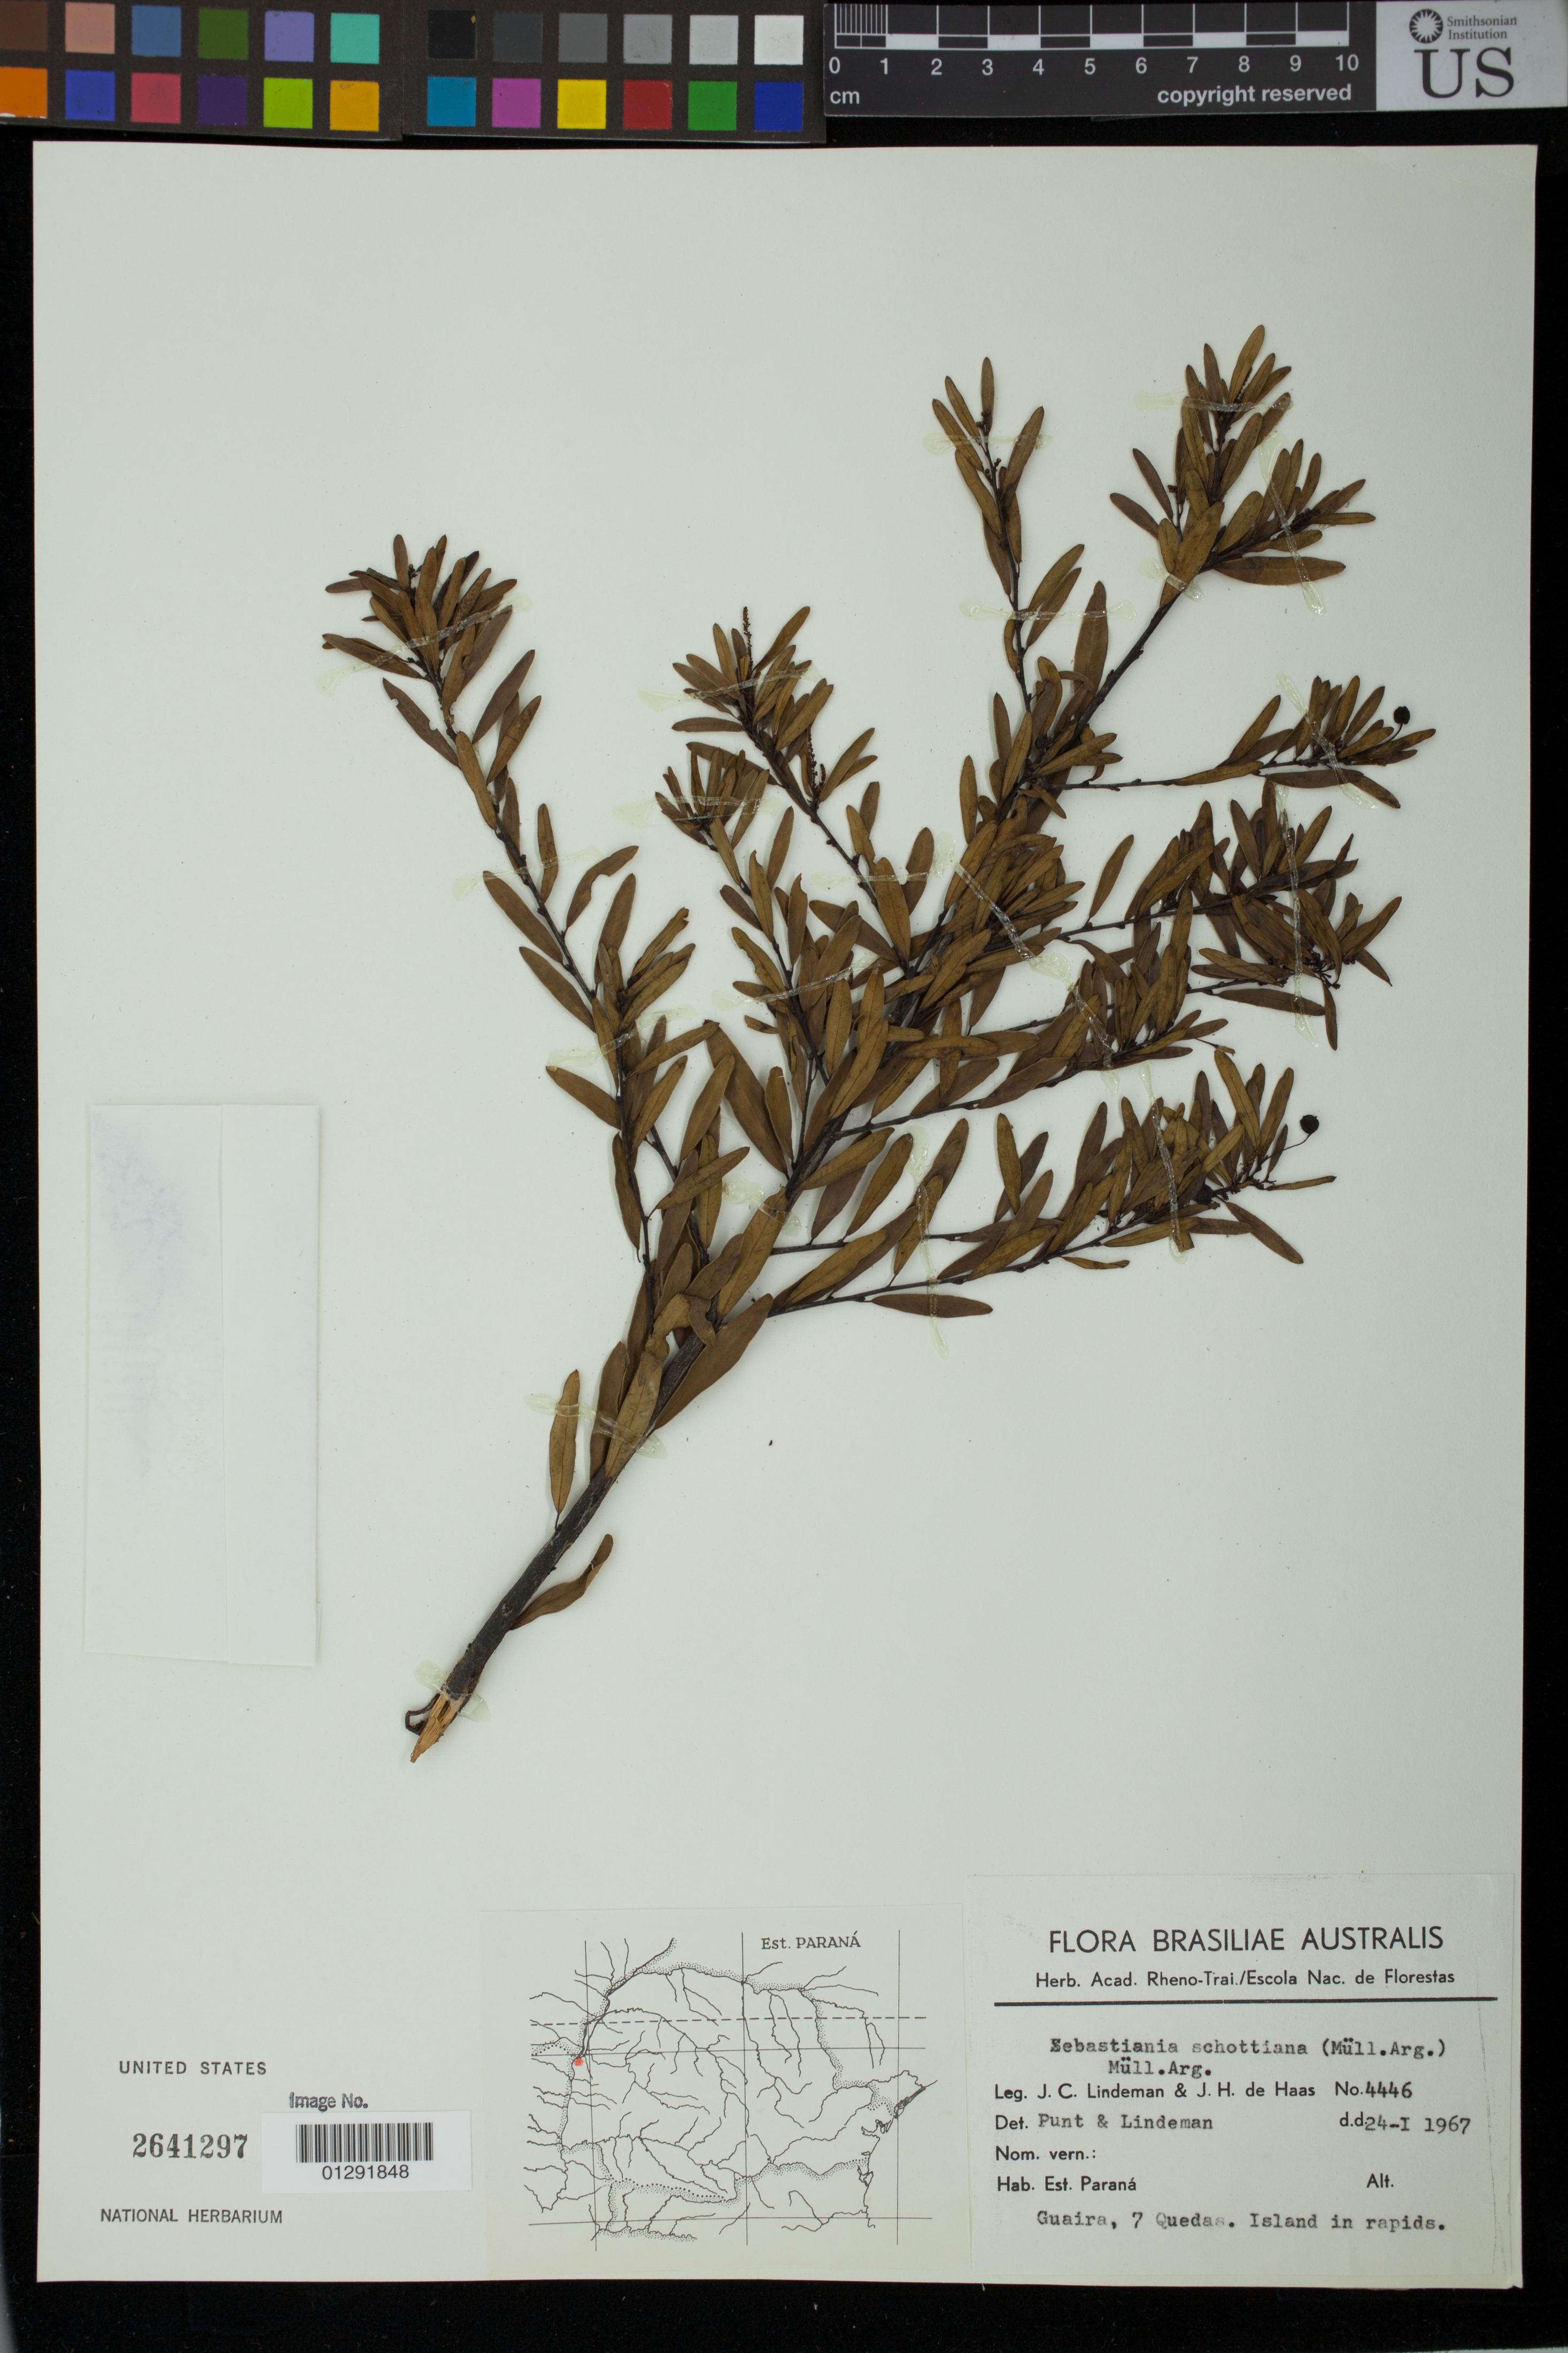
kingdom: Plantae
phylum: Tracheophyta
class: Magnoliopsida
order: Malpighiales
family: Euphorbiaceae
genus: Sebastiania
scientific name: Sebastiania schottiana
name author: (Müll. Arg.) Müll. Arg.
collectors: J. Lindemann & J. H. Haas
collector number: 4446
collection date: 1967-01-24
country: Brazil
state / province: Paraná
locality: Guaira, 7 Quedas. Island in rapids.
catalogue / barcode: US 2641297